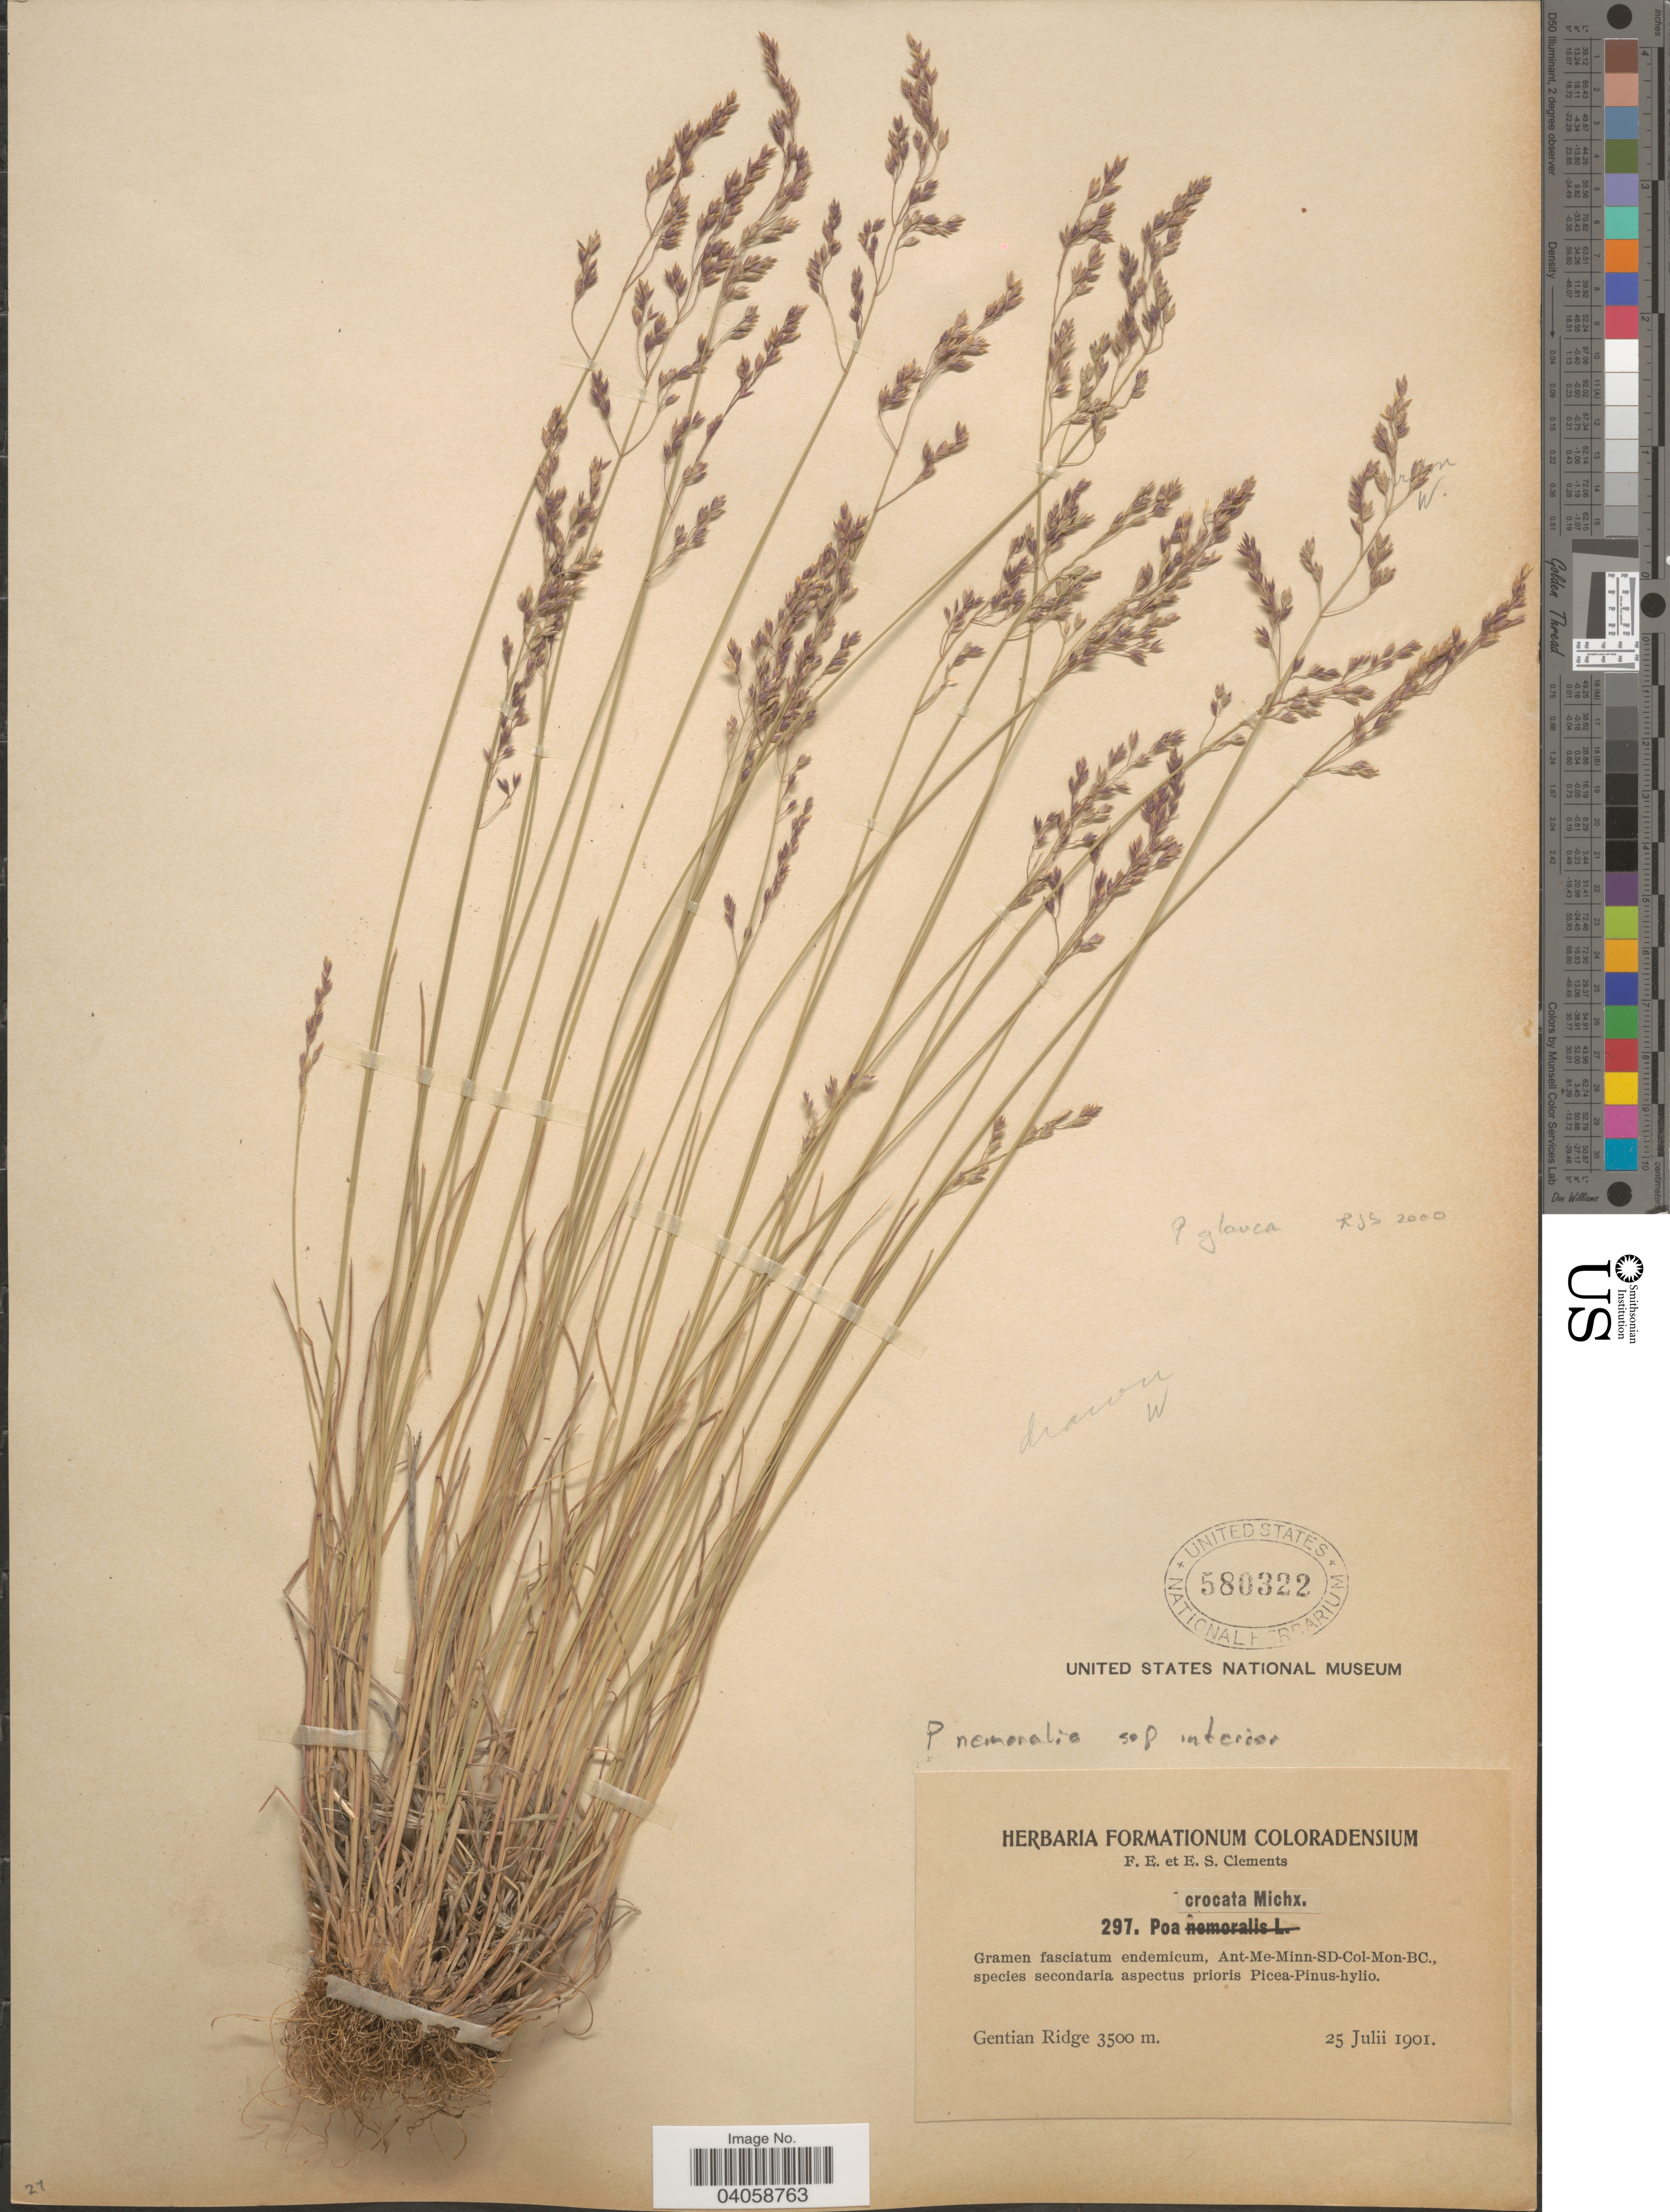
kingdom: Plantae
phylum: Tracheophyta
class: Liliopsida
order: Poales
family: Poaceae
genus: Poa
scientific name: Poa glauca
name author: Vahl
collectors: F. E. Clements & E. S. Clements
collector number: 297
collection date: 1901-07-25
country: United States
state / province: Colorado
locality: Gentian Ridge.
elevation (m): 3500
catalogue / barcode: US 580322